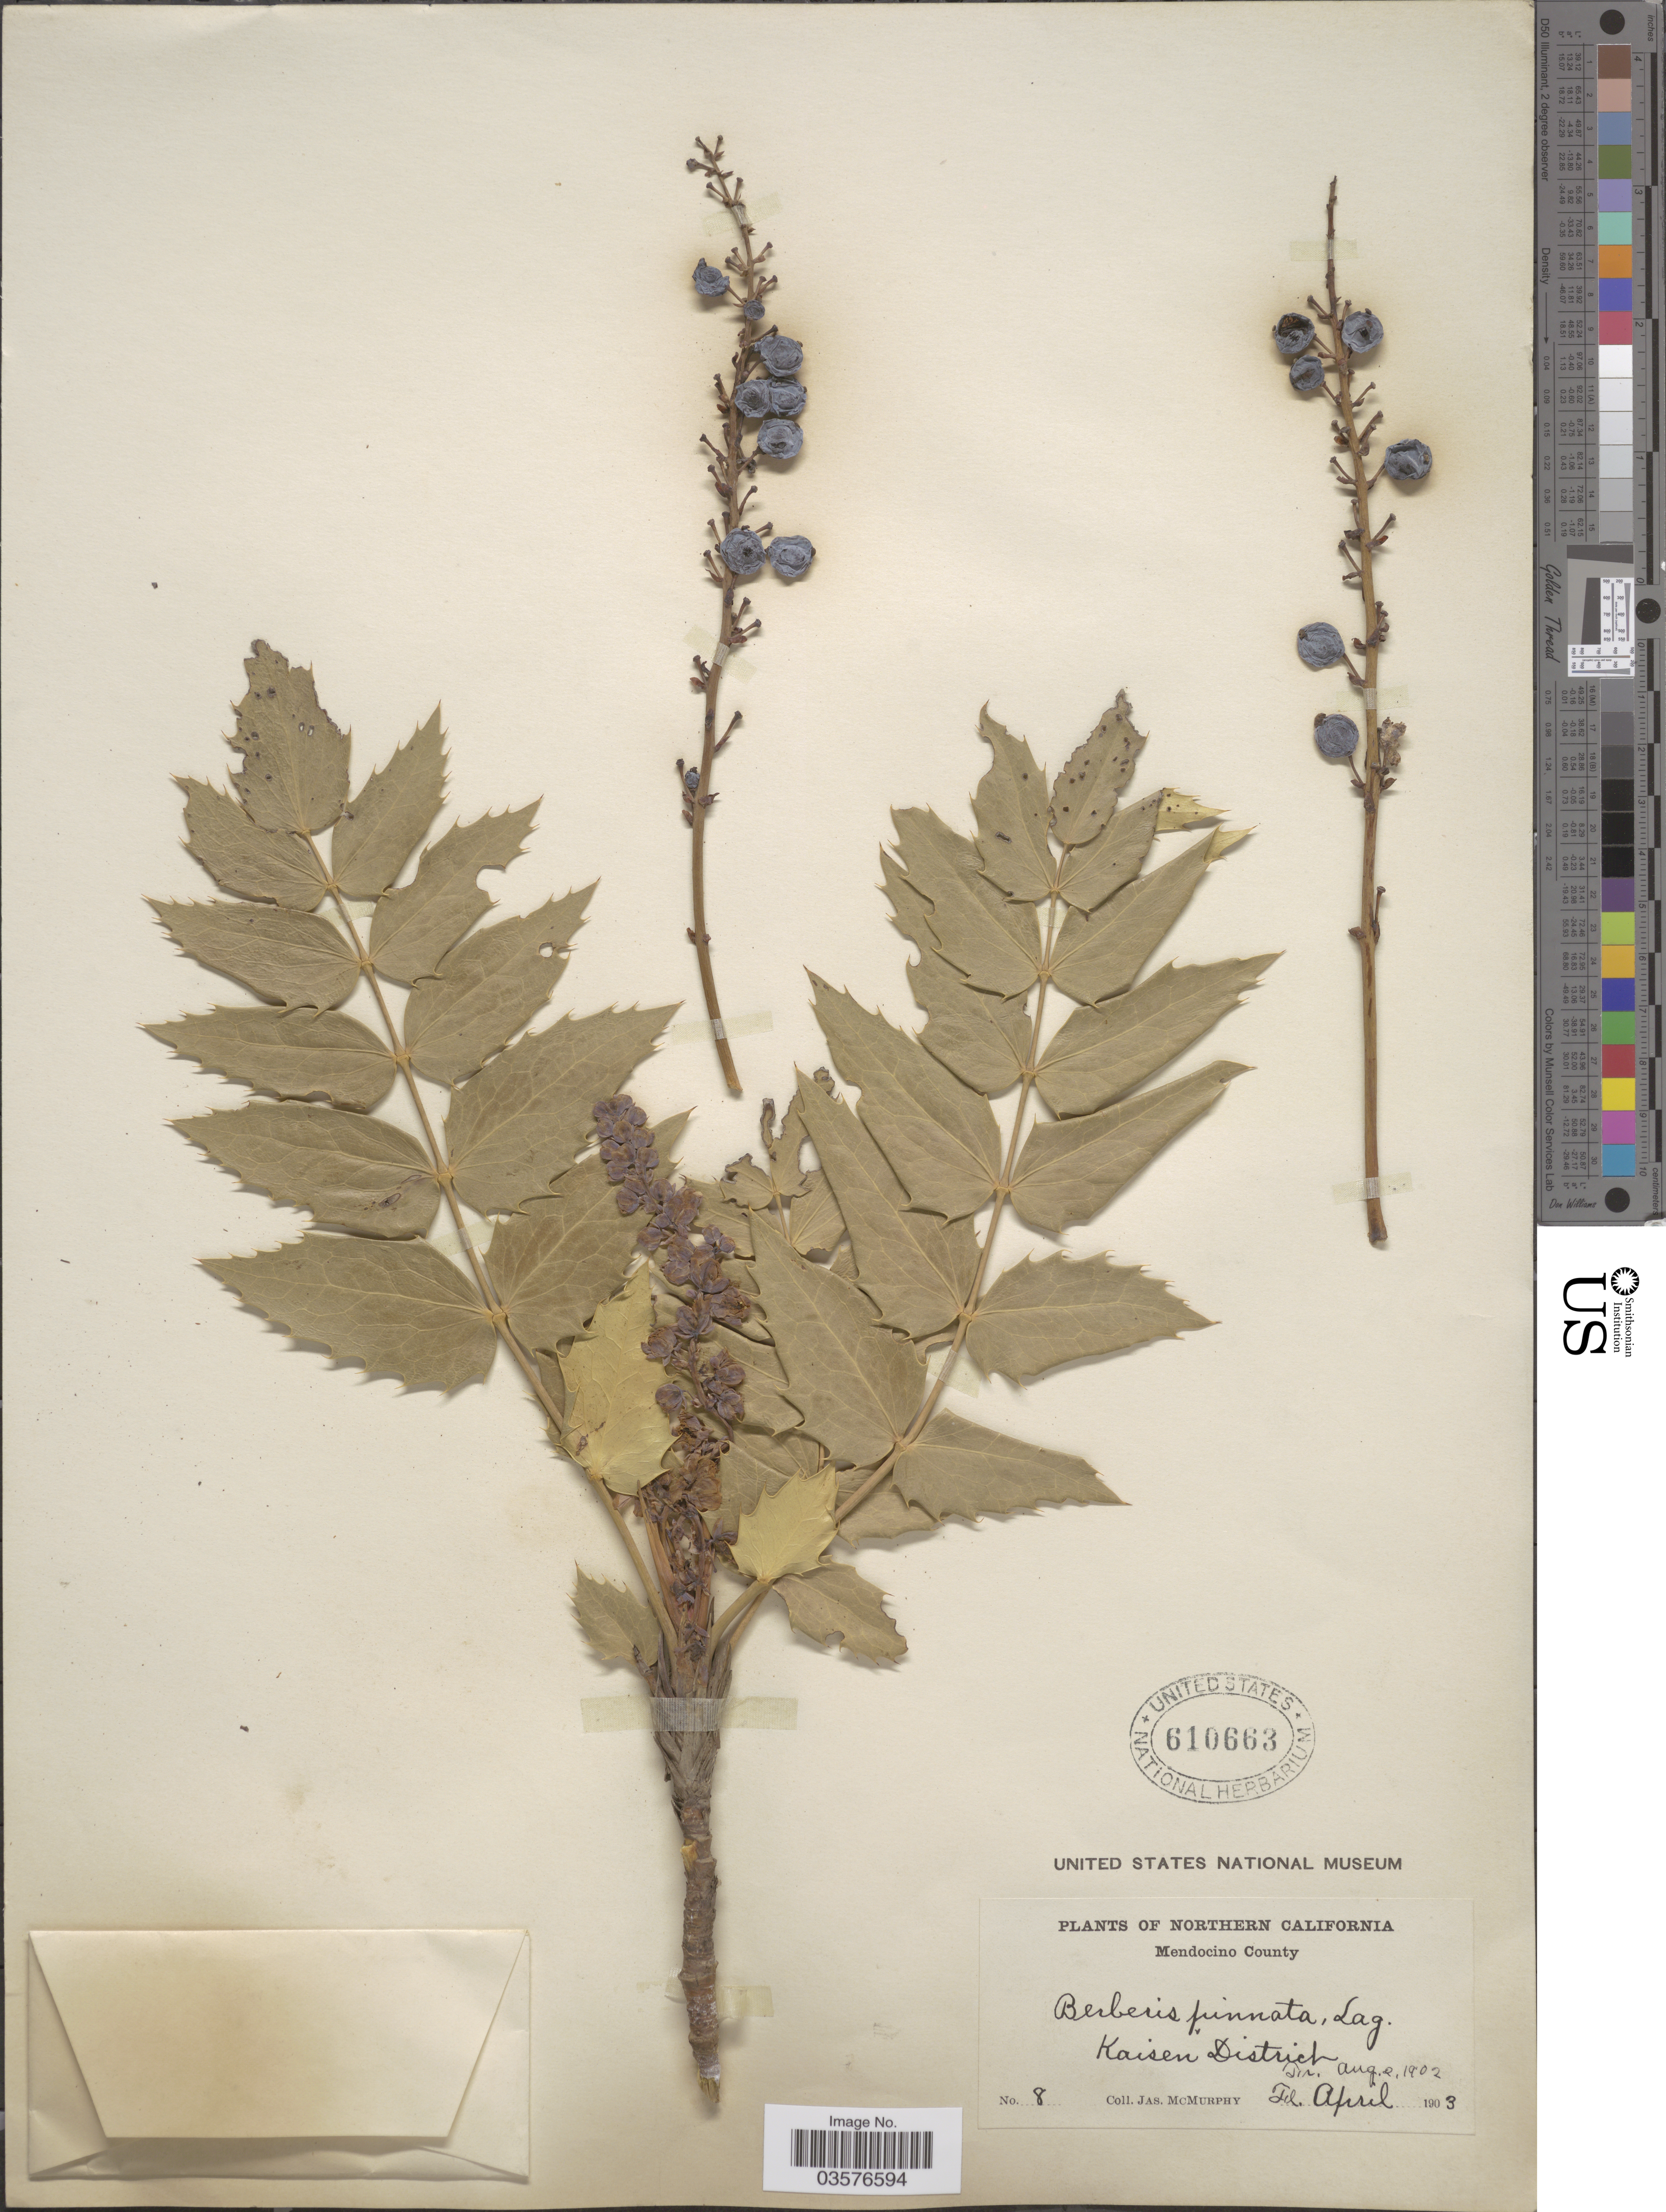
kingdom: Plantae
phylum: Tracheophyta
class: Magnoliopsida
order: Ranunculales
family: Berberidaceae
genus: Mahonia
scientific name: Mahonia nervosa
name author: (Pursh) Nutt.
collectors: J. McMurphy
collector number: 8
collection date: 1902-08-02/1903-04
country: United States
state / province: California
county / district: Mendocino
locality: Northern California. Mendocino County. Kaisen District.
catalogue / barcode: US 610663